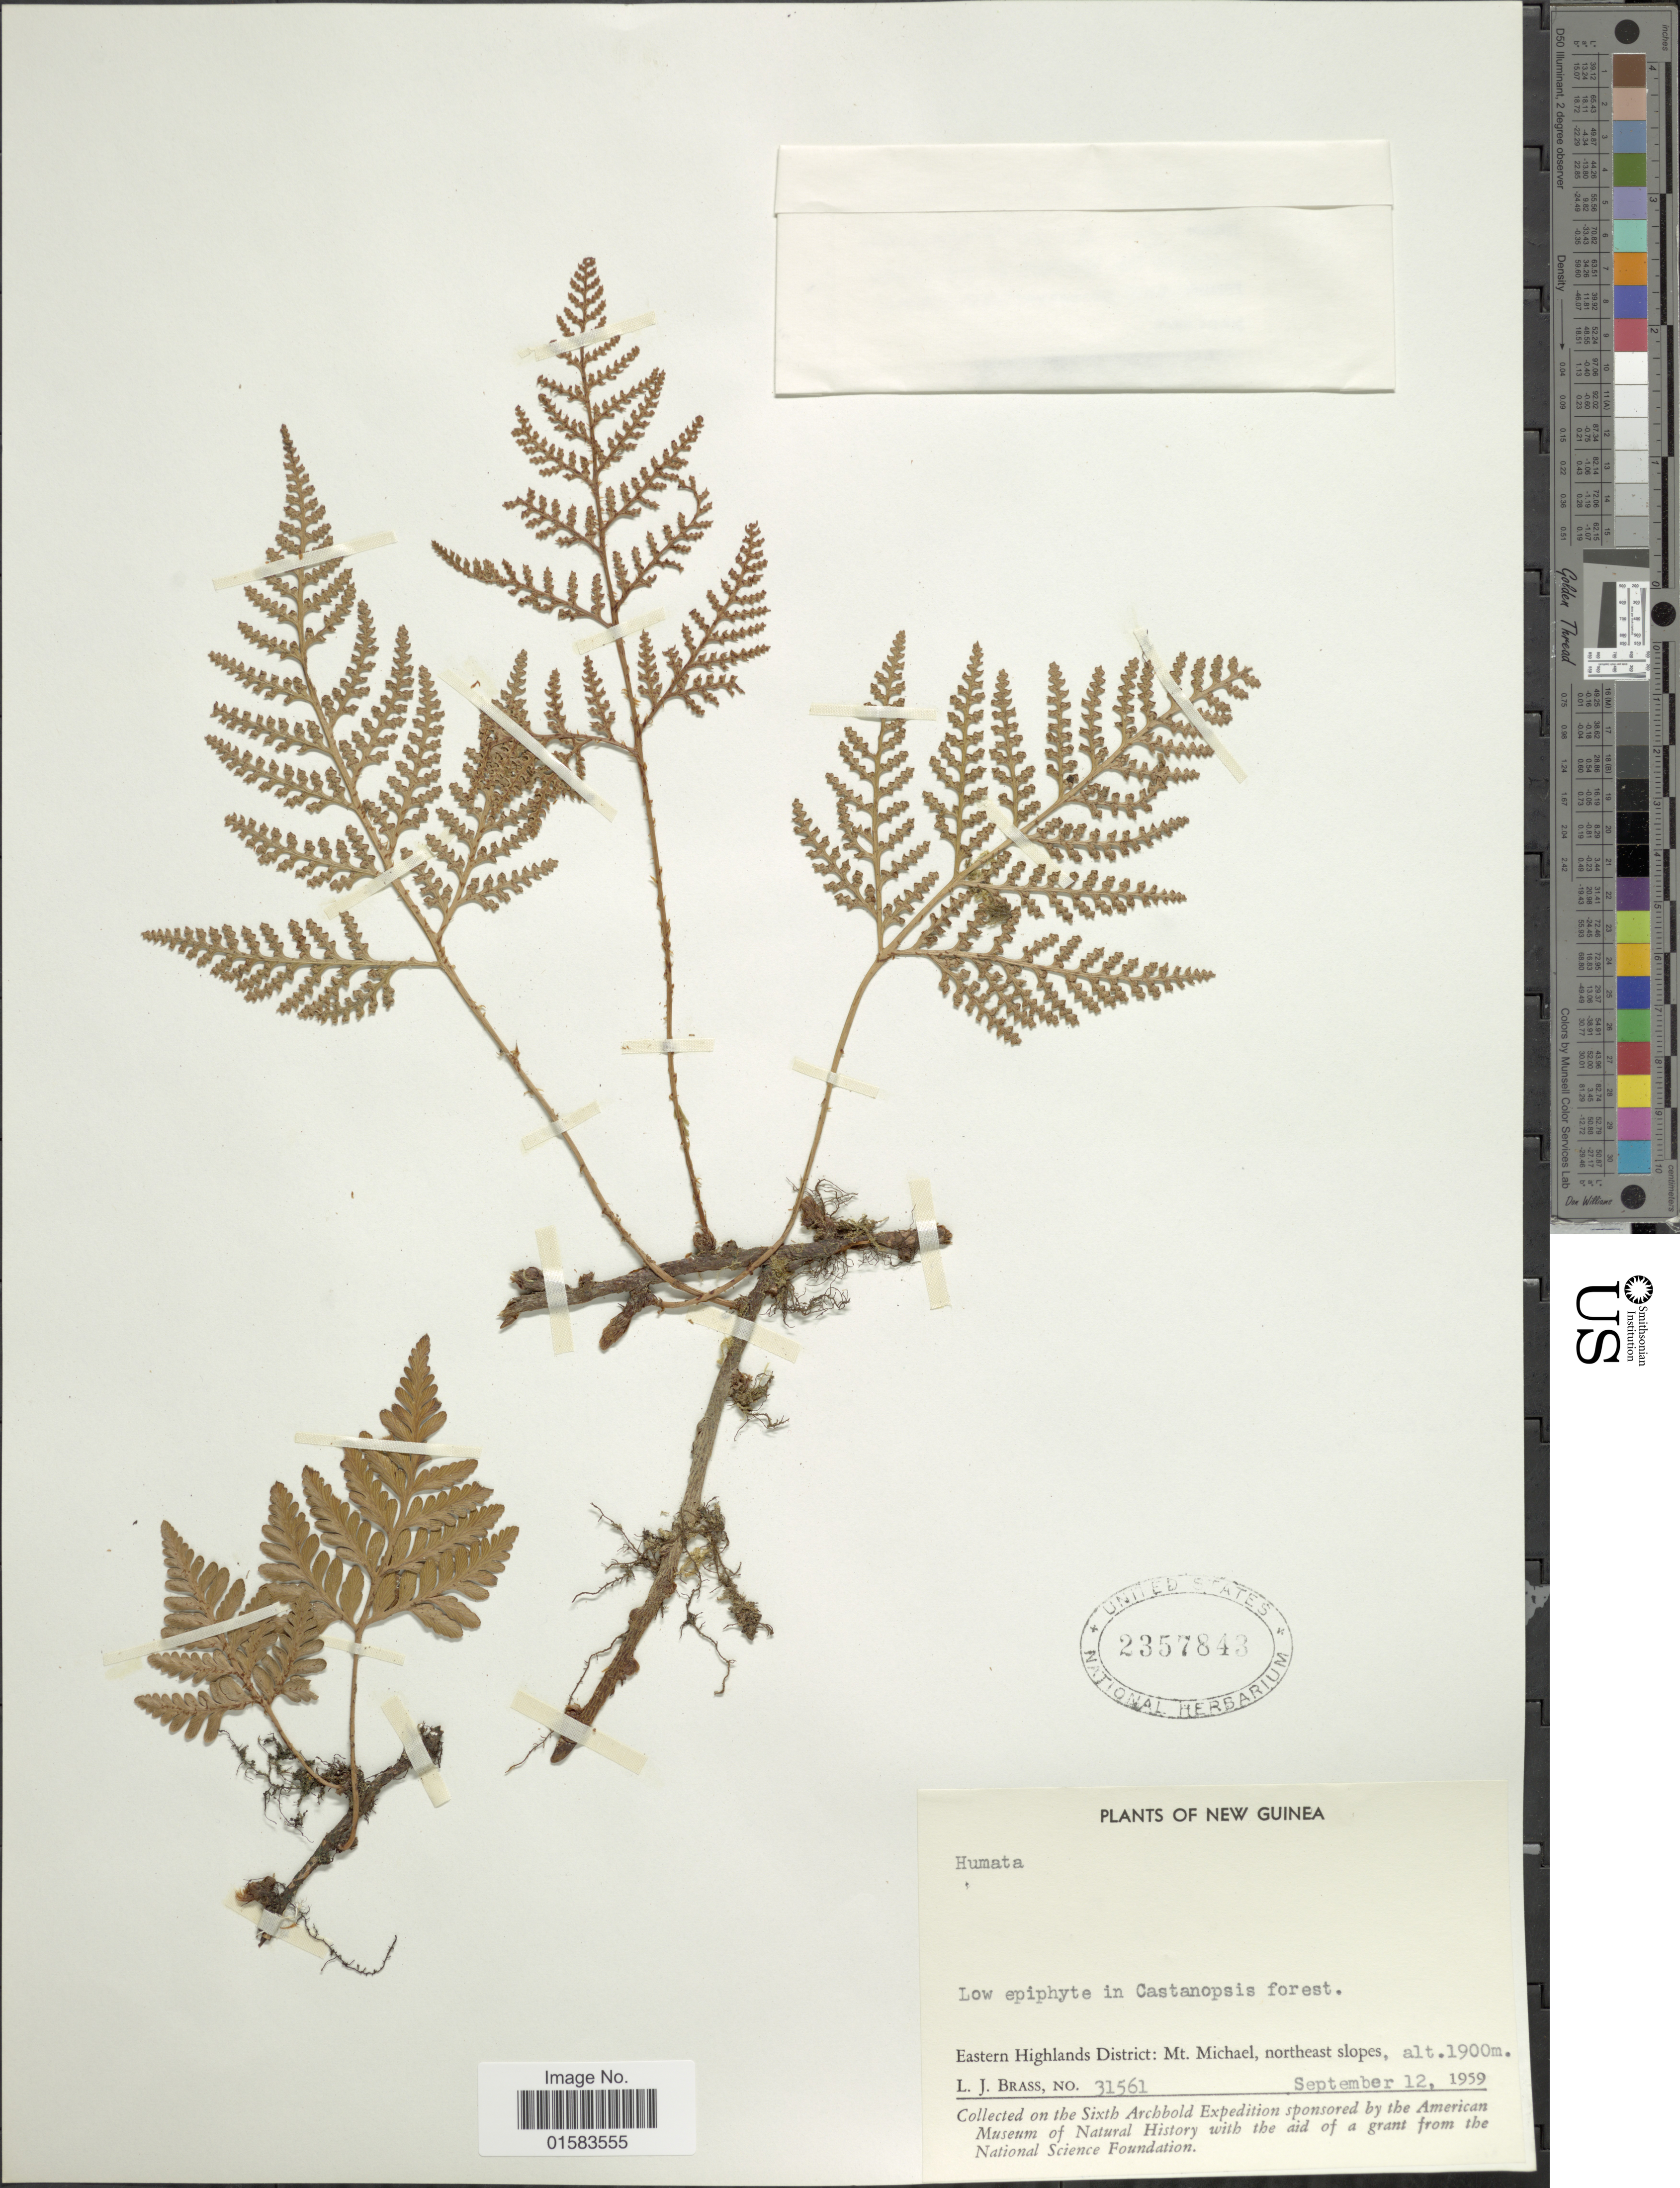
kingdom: Plantae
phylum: Tracheophyta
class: Polypodiopsida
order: Polypodiales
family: Davalliaceae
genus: Davallia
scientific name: Davallia sp.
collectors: L. J. Brass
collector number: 31561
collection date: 1959-09-12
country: Papua New Guinea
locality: New Guinea. Eastern Highlands District : Mt. Micheal, northeast slopes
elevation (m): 1900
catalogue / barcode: US 2357843